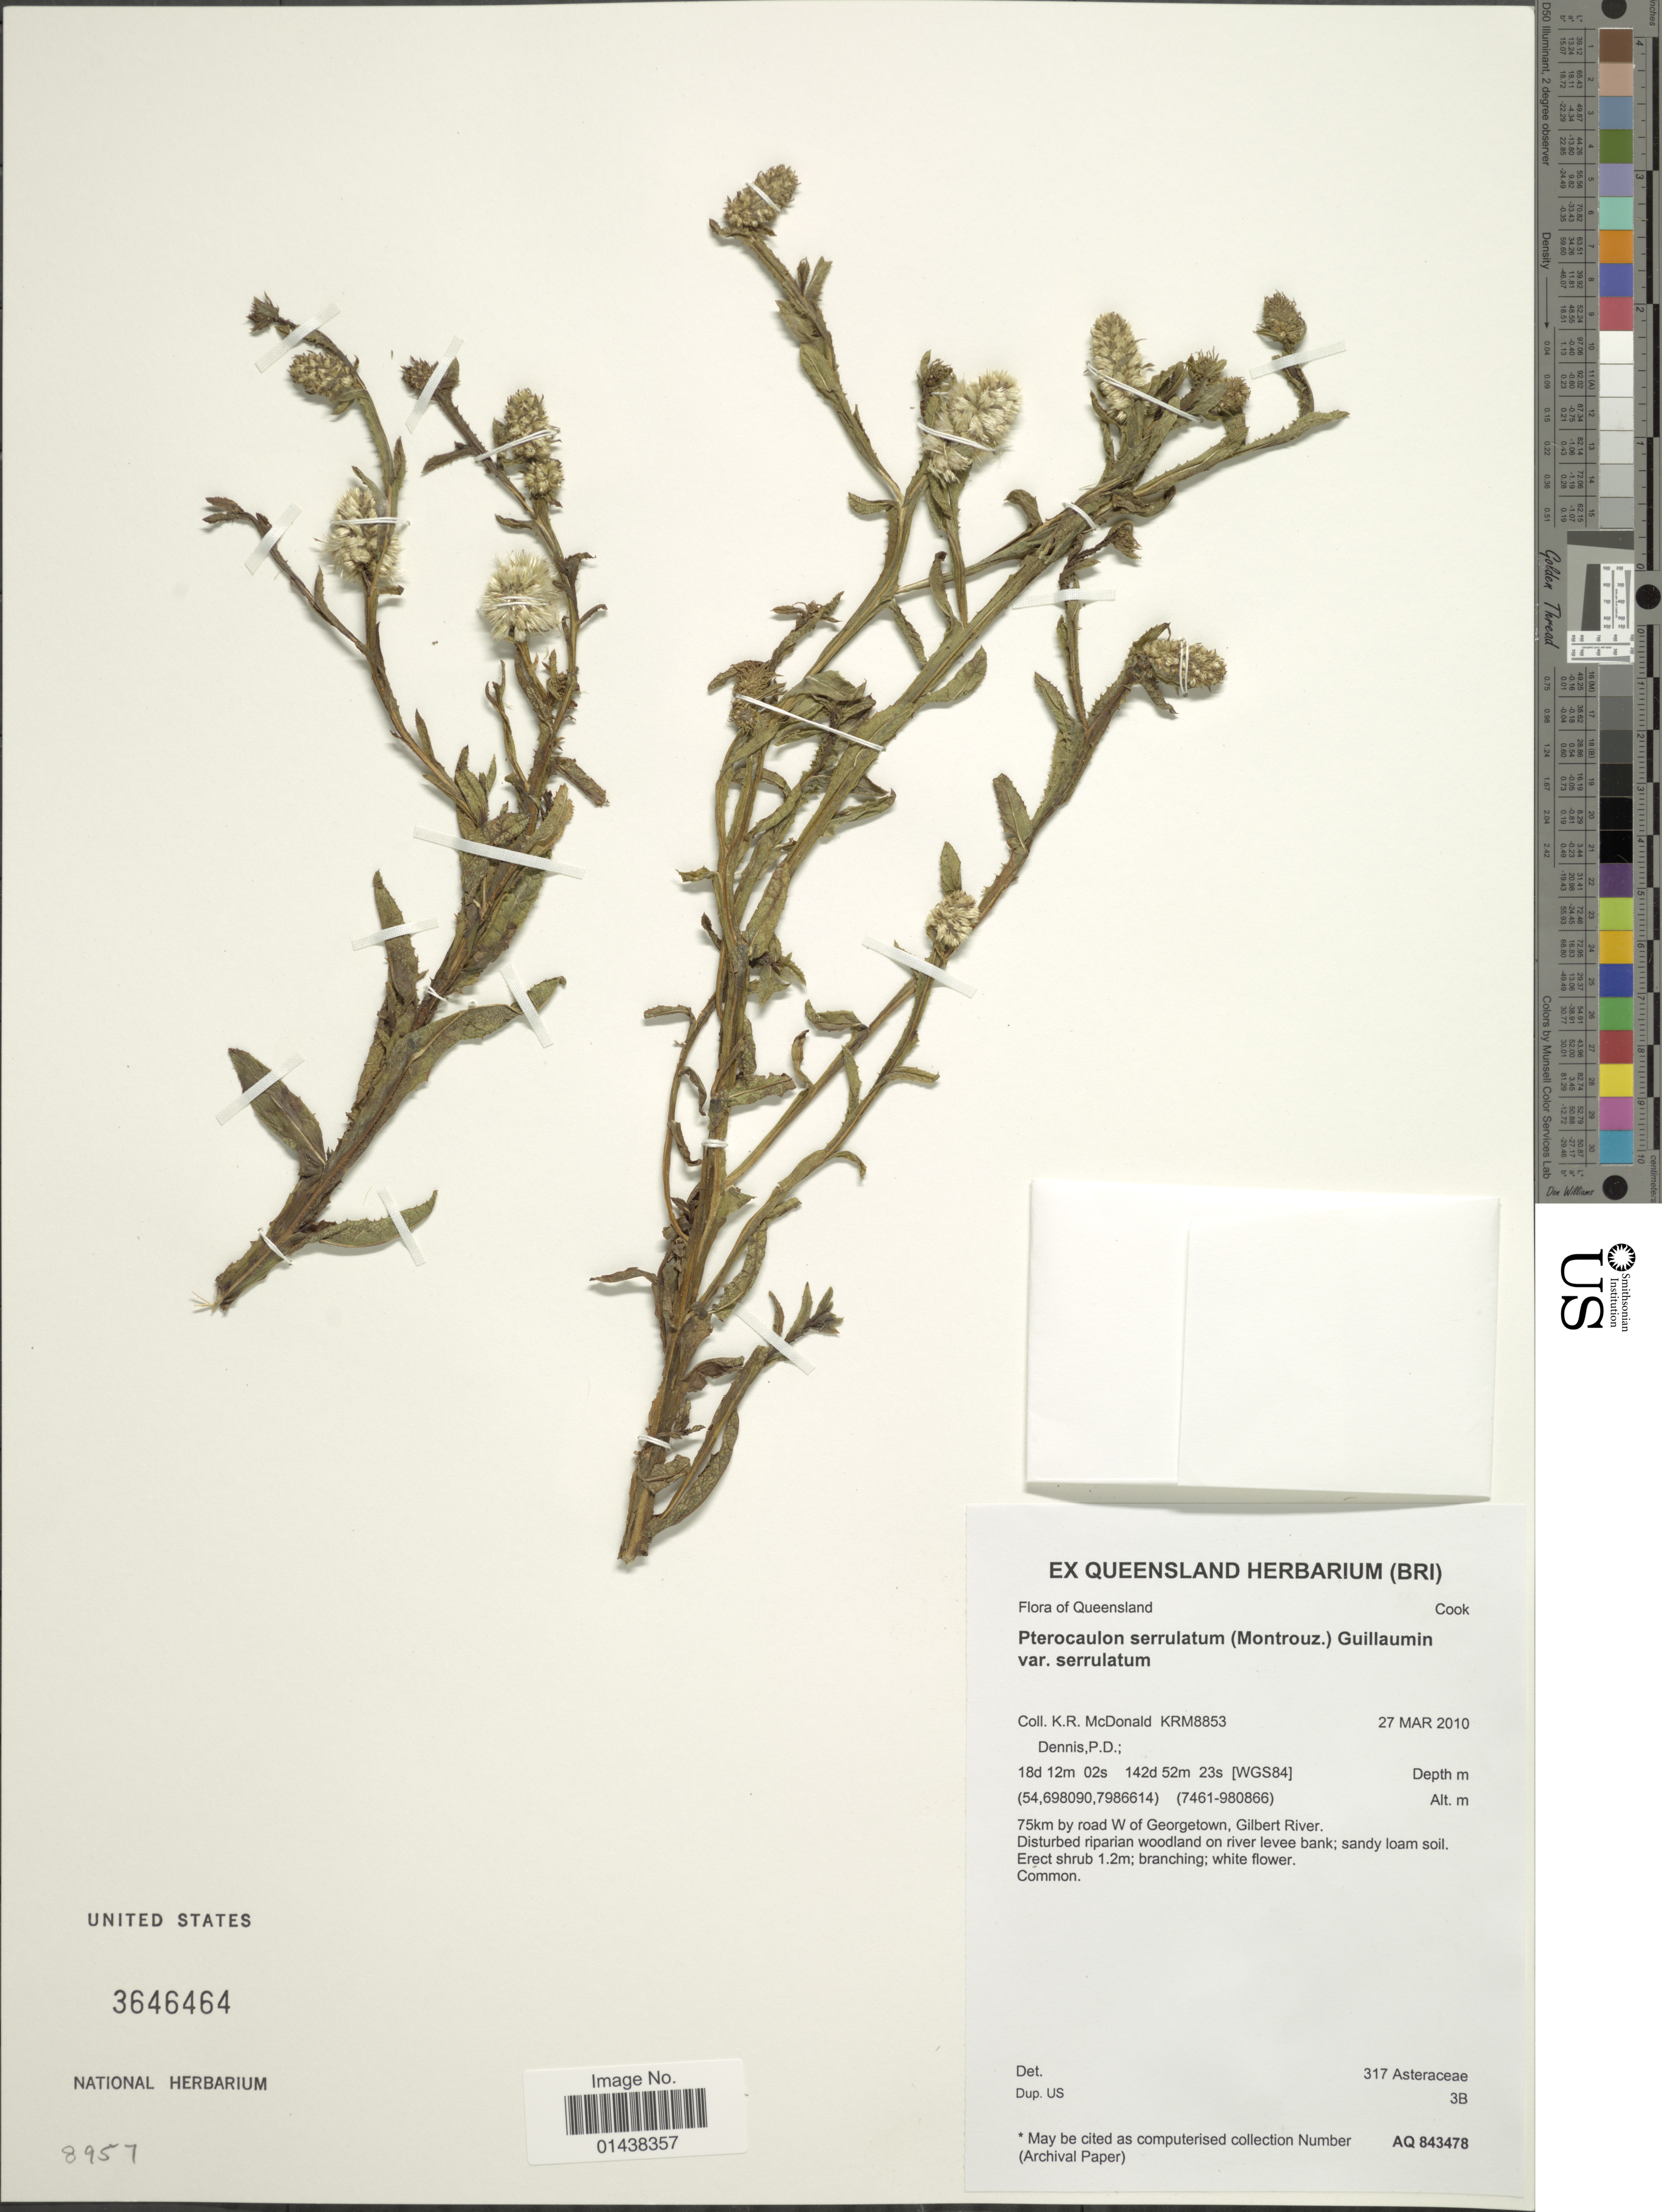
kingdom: Plantae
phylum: Tracheophyta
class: Magnoliopsida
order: Asterales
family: Asteraceae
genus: Pterocaulon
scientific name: Pterocaulon serrulatum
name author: (Montrouz.) Guillaumin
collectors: K. McDonald & P. Dennis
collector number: KRM8853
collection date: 2010-03-27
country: Australia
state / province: Queensland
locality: Cook, (WGS84) 75 km by road W of Georgetown, Gilbert River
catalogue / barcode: US 3646464